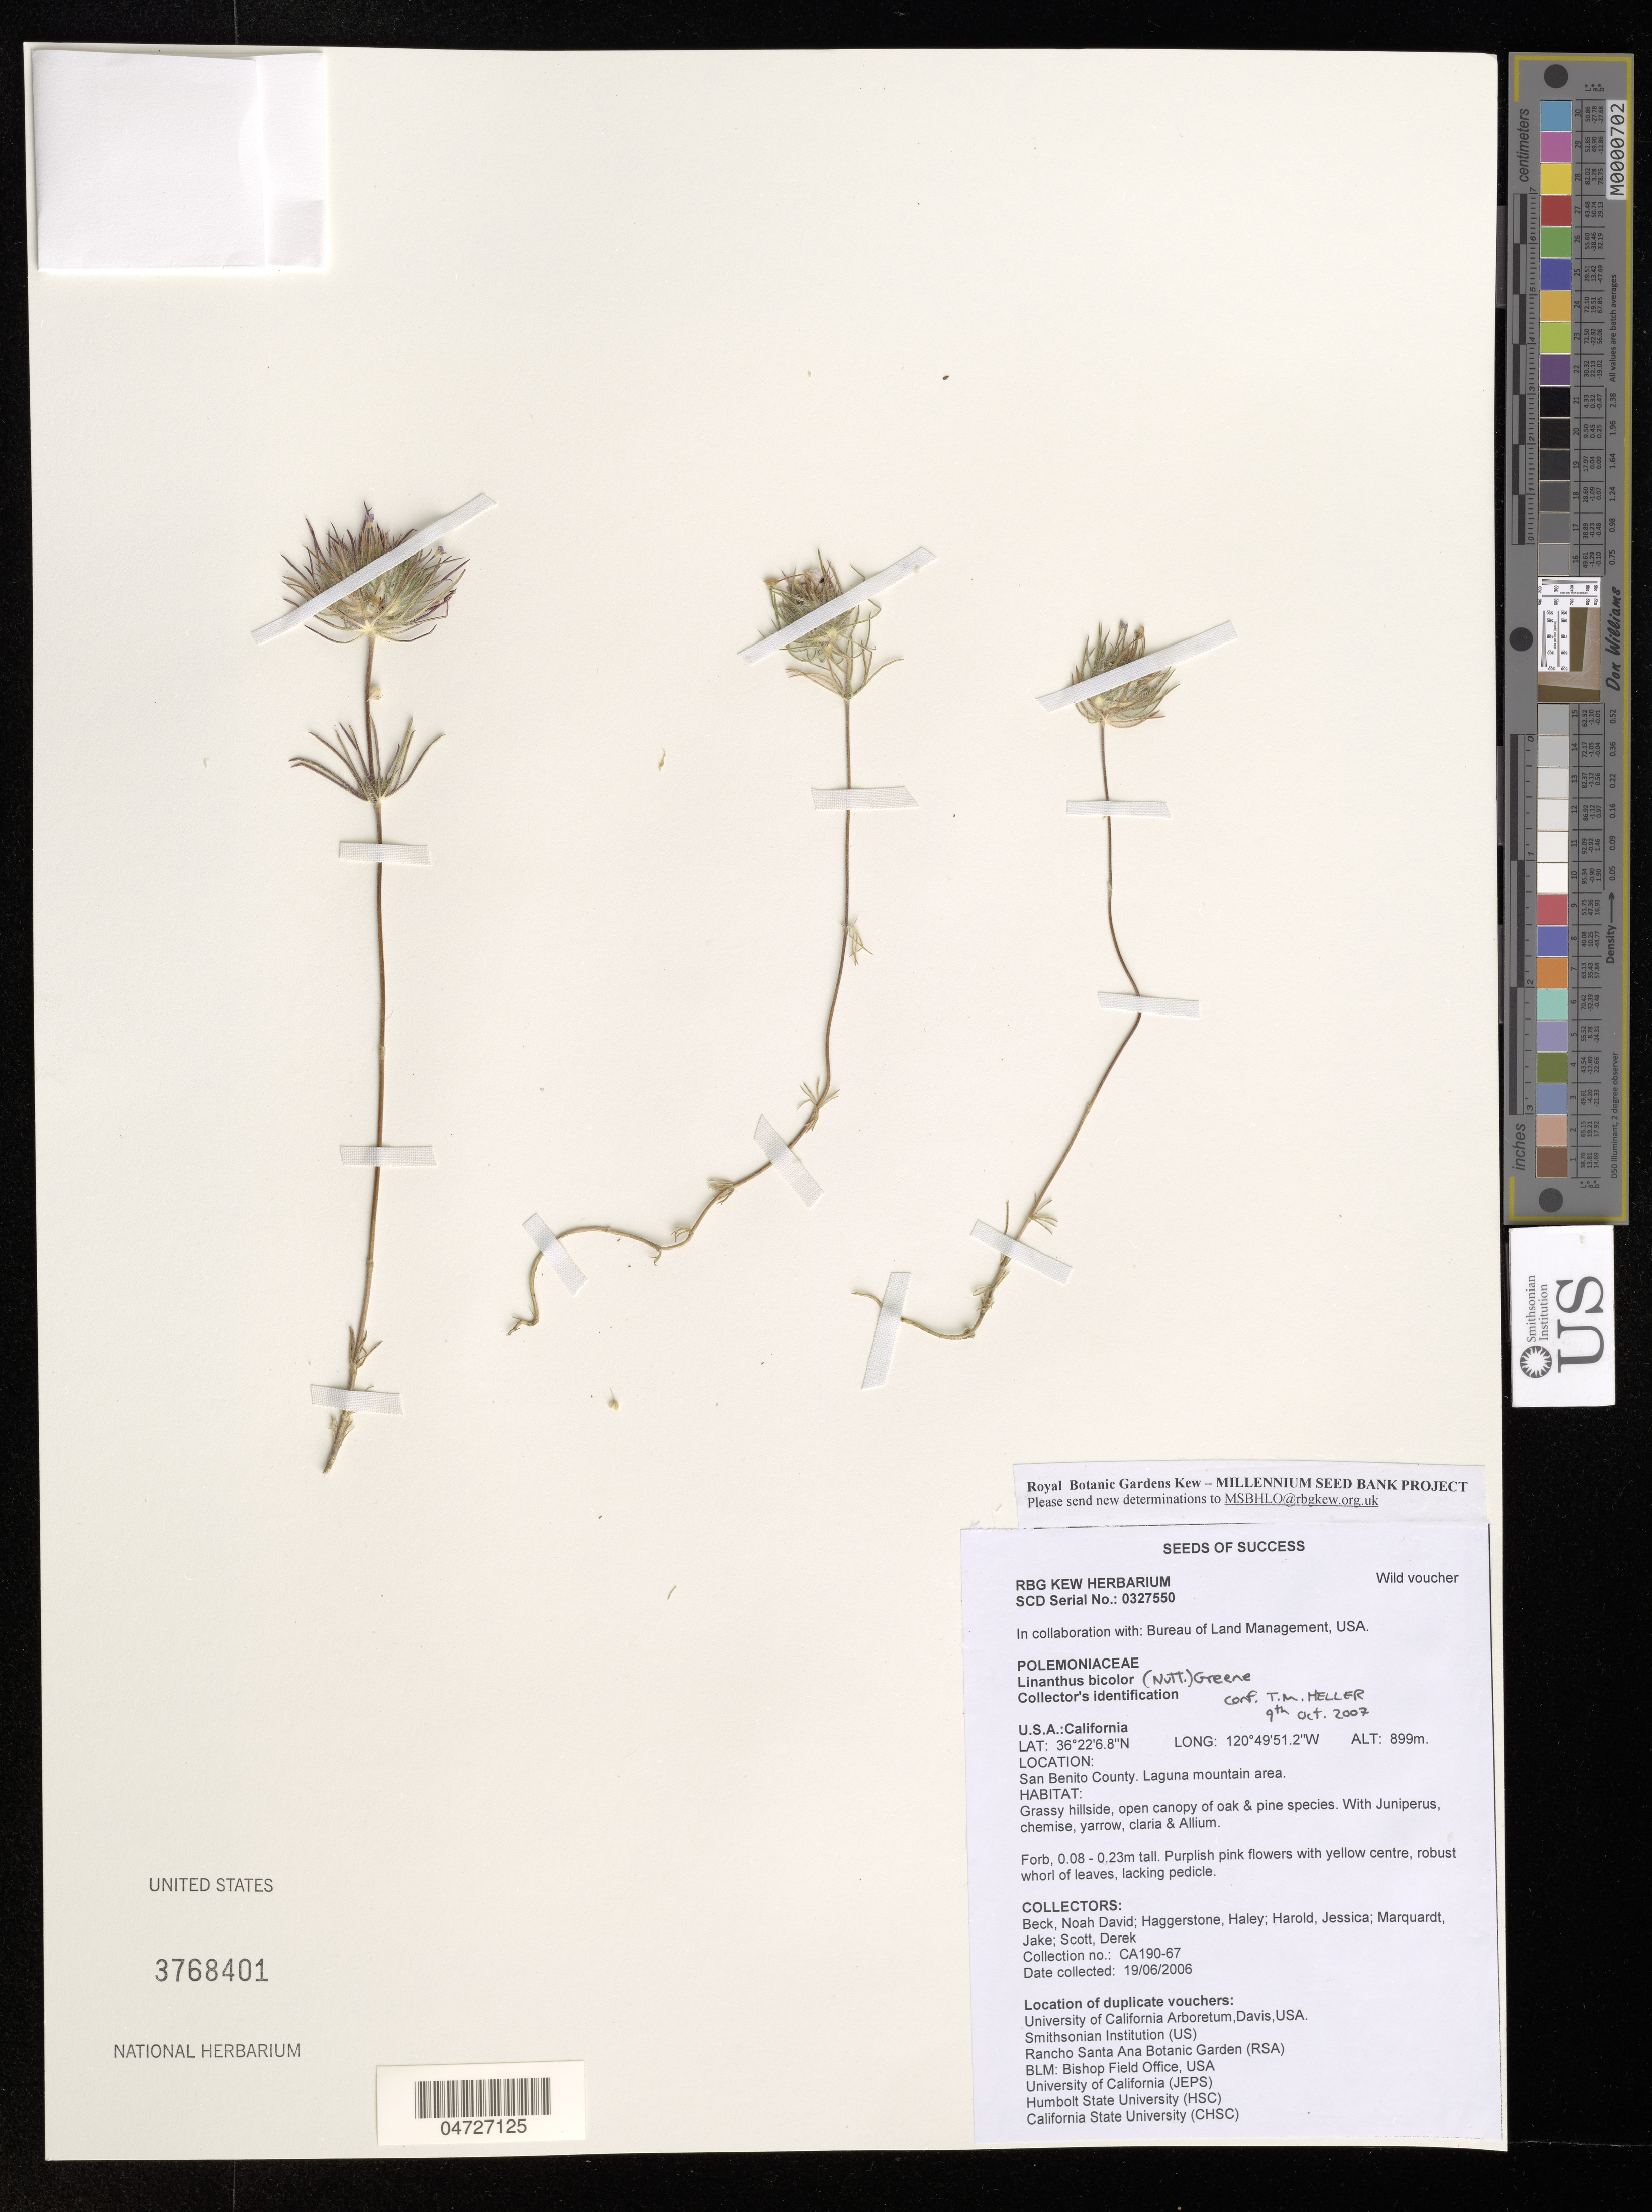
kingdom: Plantae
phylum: Tracheophyta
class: Magnoliopsida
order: Ericales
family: Polemoniaceae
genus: Linanthus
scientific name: Linanthus bicolor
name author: (Nutt.) Greene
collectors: N. Beck, H. Haggerstone, J. Harold, J. Marquardt & D. Scott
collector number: CA190-67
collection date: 2006-06-19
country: United States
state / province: California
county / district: San Benito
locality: San Benito County. Laguna mountain area.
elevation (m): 899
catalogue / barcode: US 3768401